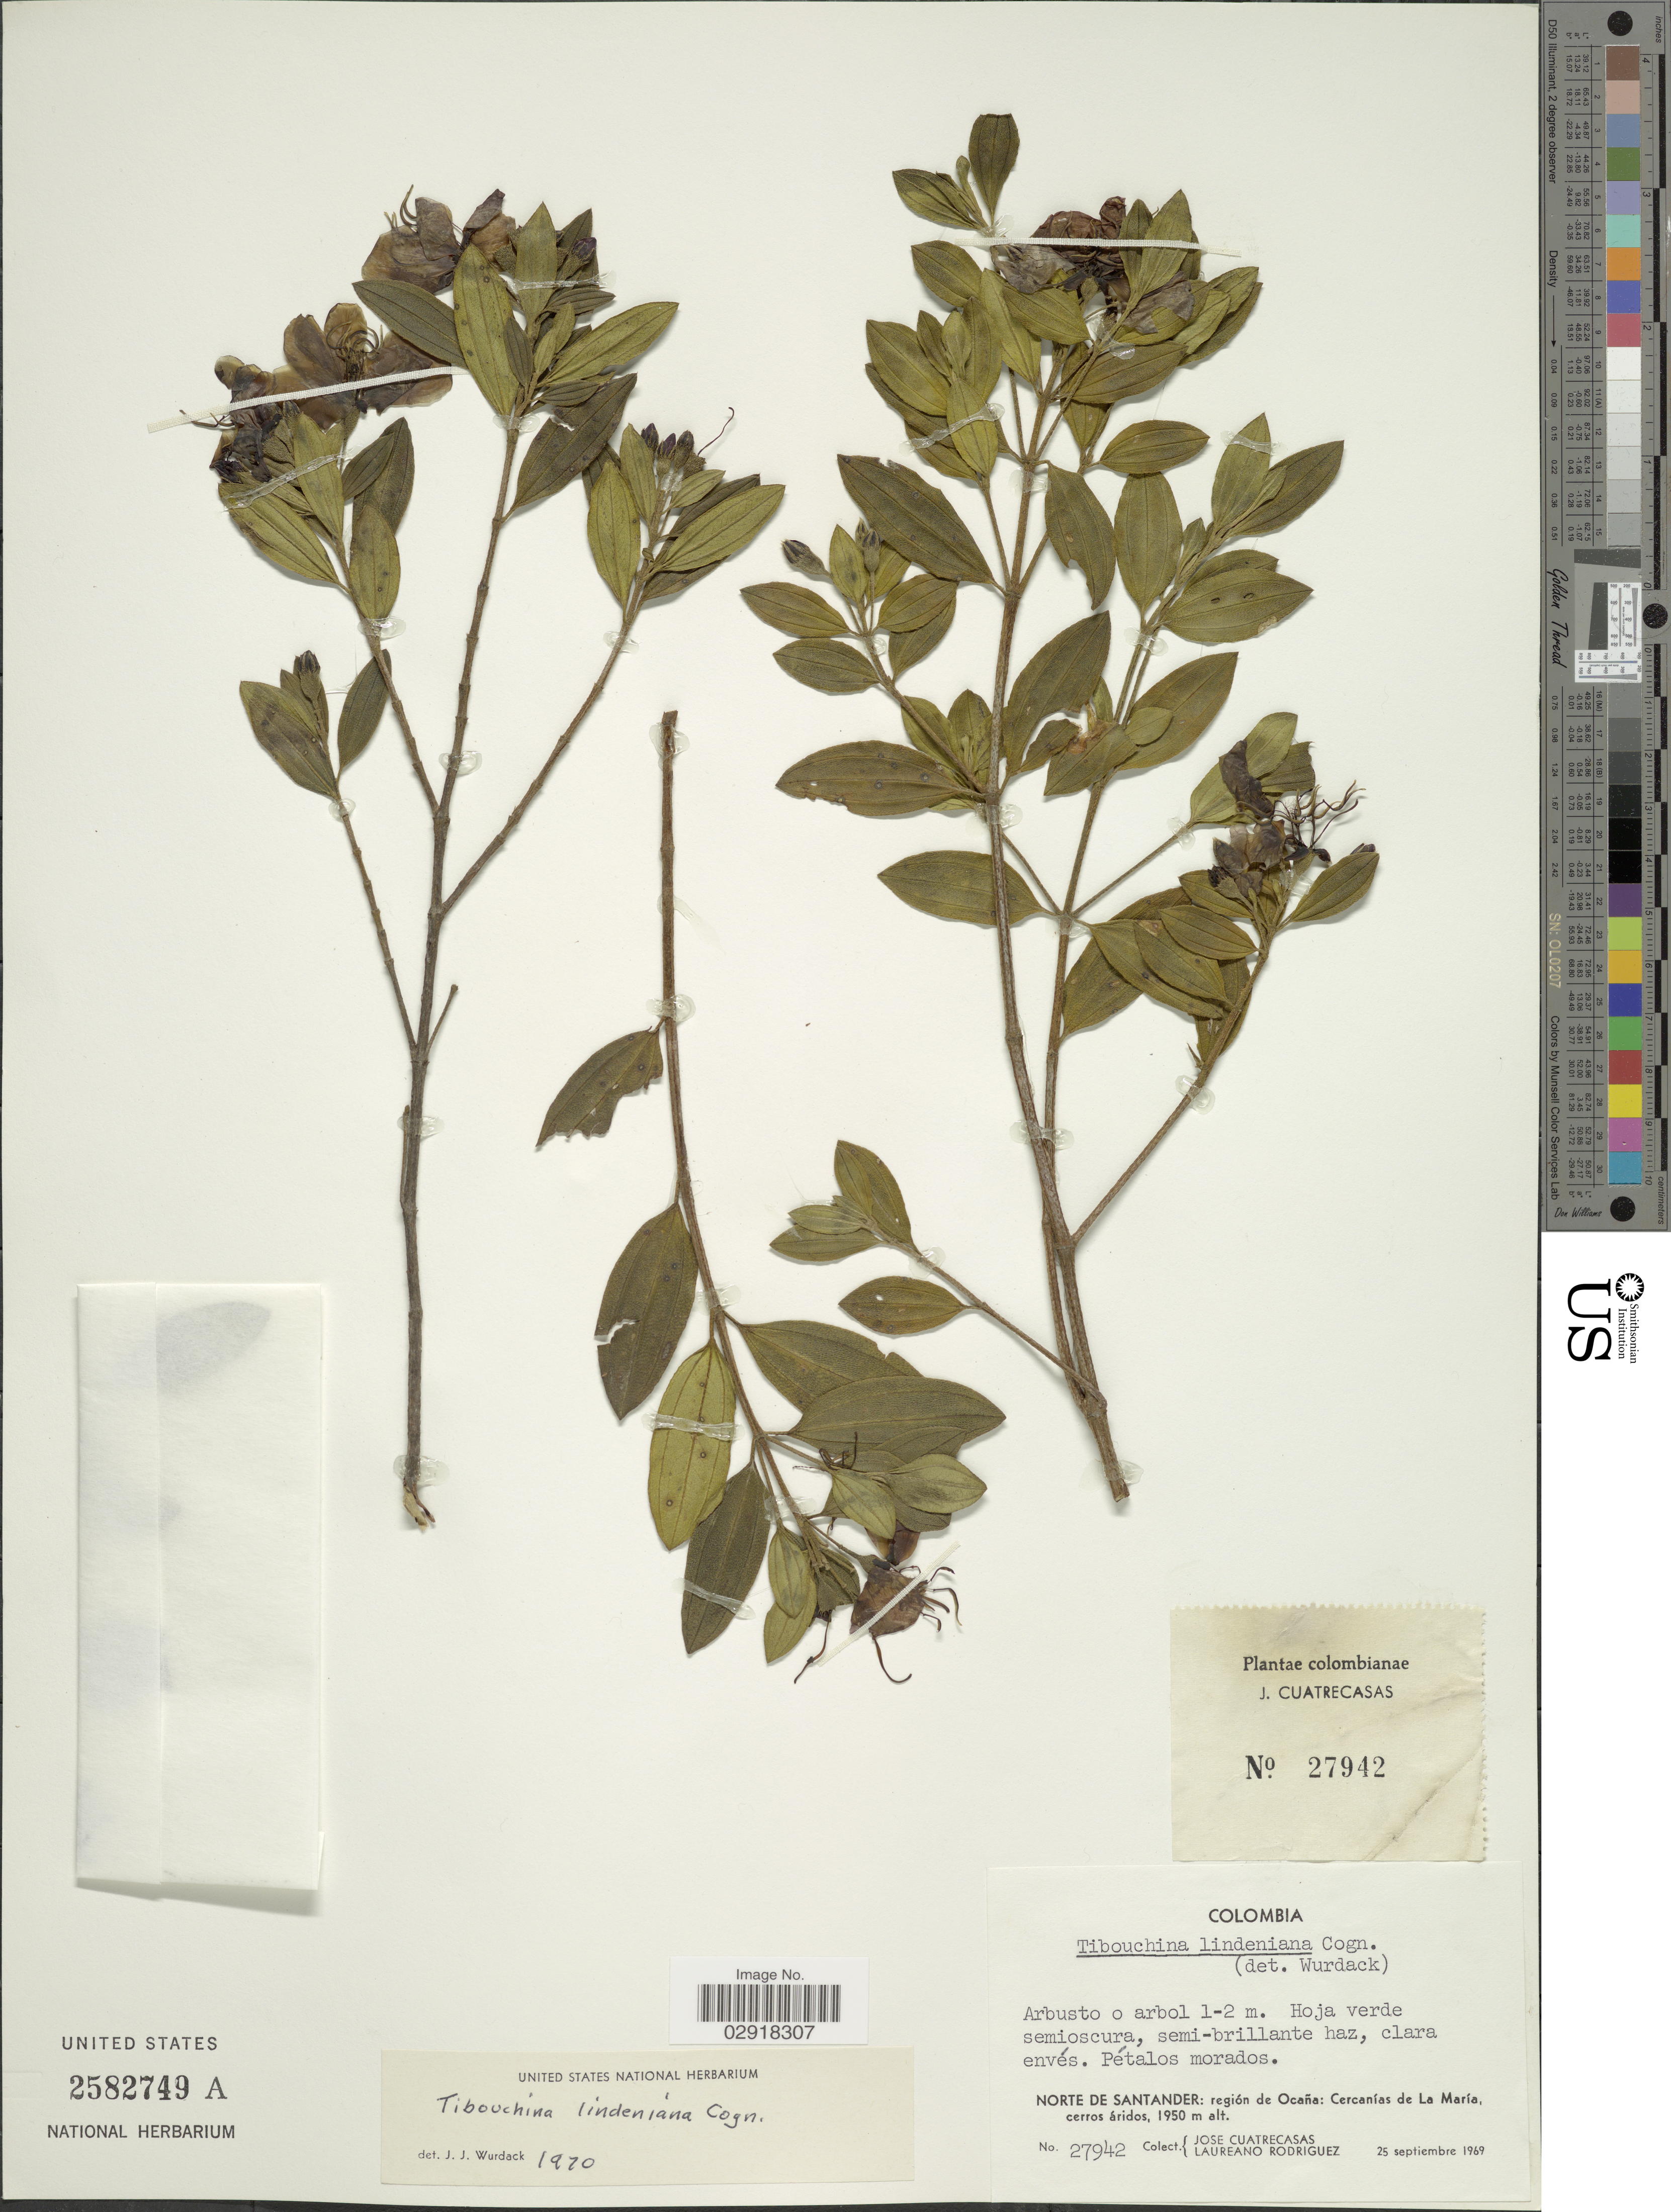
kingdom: Plantae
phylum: Tracheophyta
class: Magnoliopsida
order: Myrtales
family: Melastomataceae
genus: Pleroma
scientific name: Pleroma martiale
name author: (Cham.) Triana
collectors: J. Cuatrecasas & L. Rodriguez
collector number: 27942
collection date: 1969-09-25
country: Colombia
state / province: Norte de Santander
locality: Región de Ocaña, Cercanías de La María, cerros áridos.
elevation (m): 1950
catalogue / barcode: US 2582749A